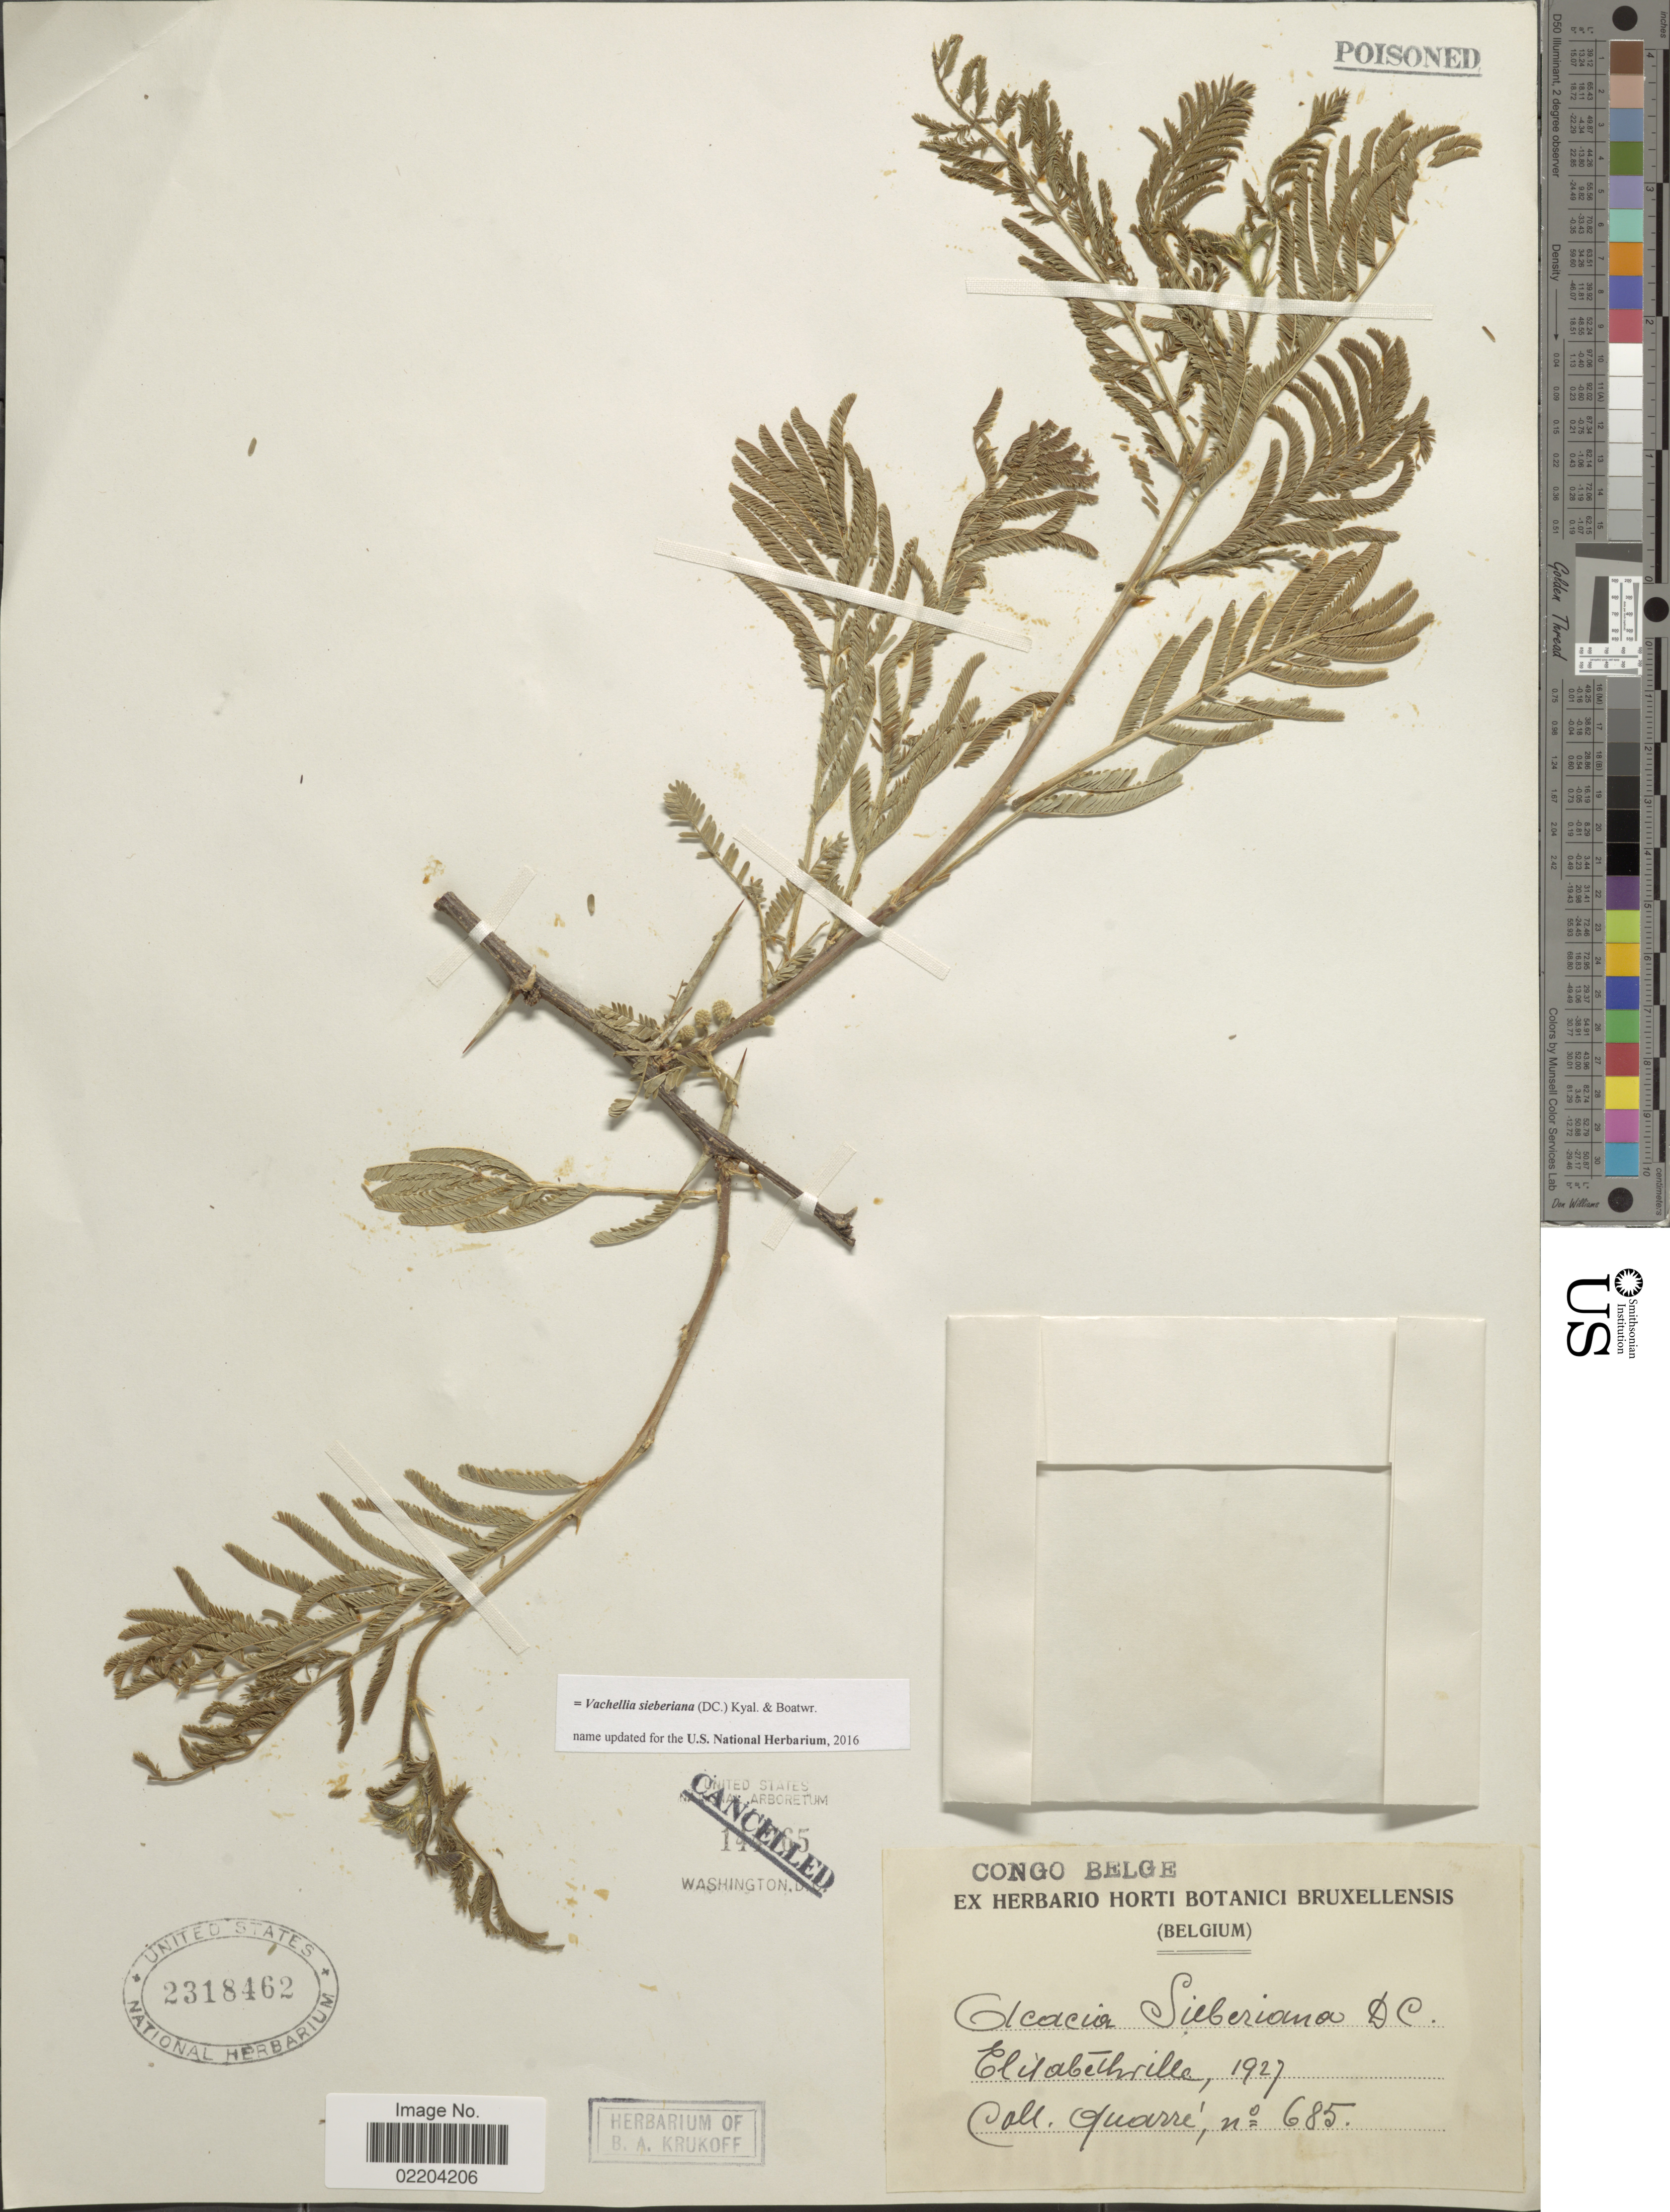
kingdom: Plantae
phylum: Tracheophyta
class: Magnoliopsida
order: Fabales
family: Fabaceae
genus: Vachellia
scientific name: Vachellia sieberiana var. sieberiana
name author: (DC.) Kyal. & Boatwr.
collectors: -. Quarre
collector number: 685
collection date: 1927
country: Congo, Democratic Republic of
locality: Congo Belge, Elisabethville.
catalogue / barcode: US 2318462